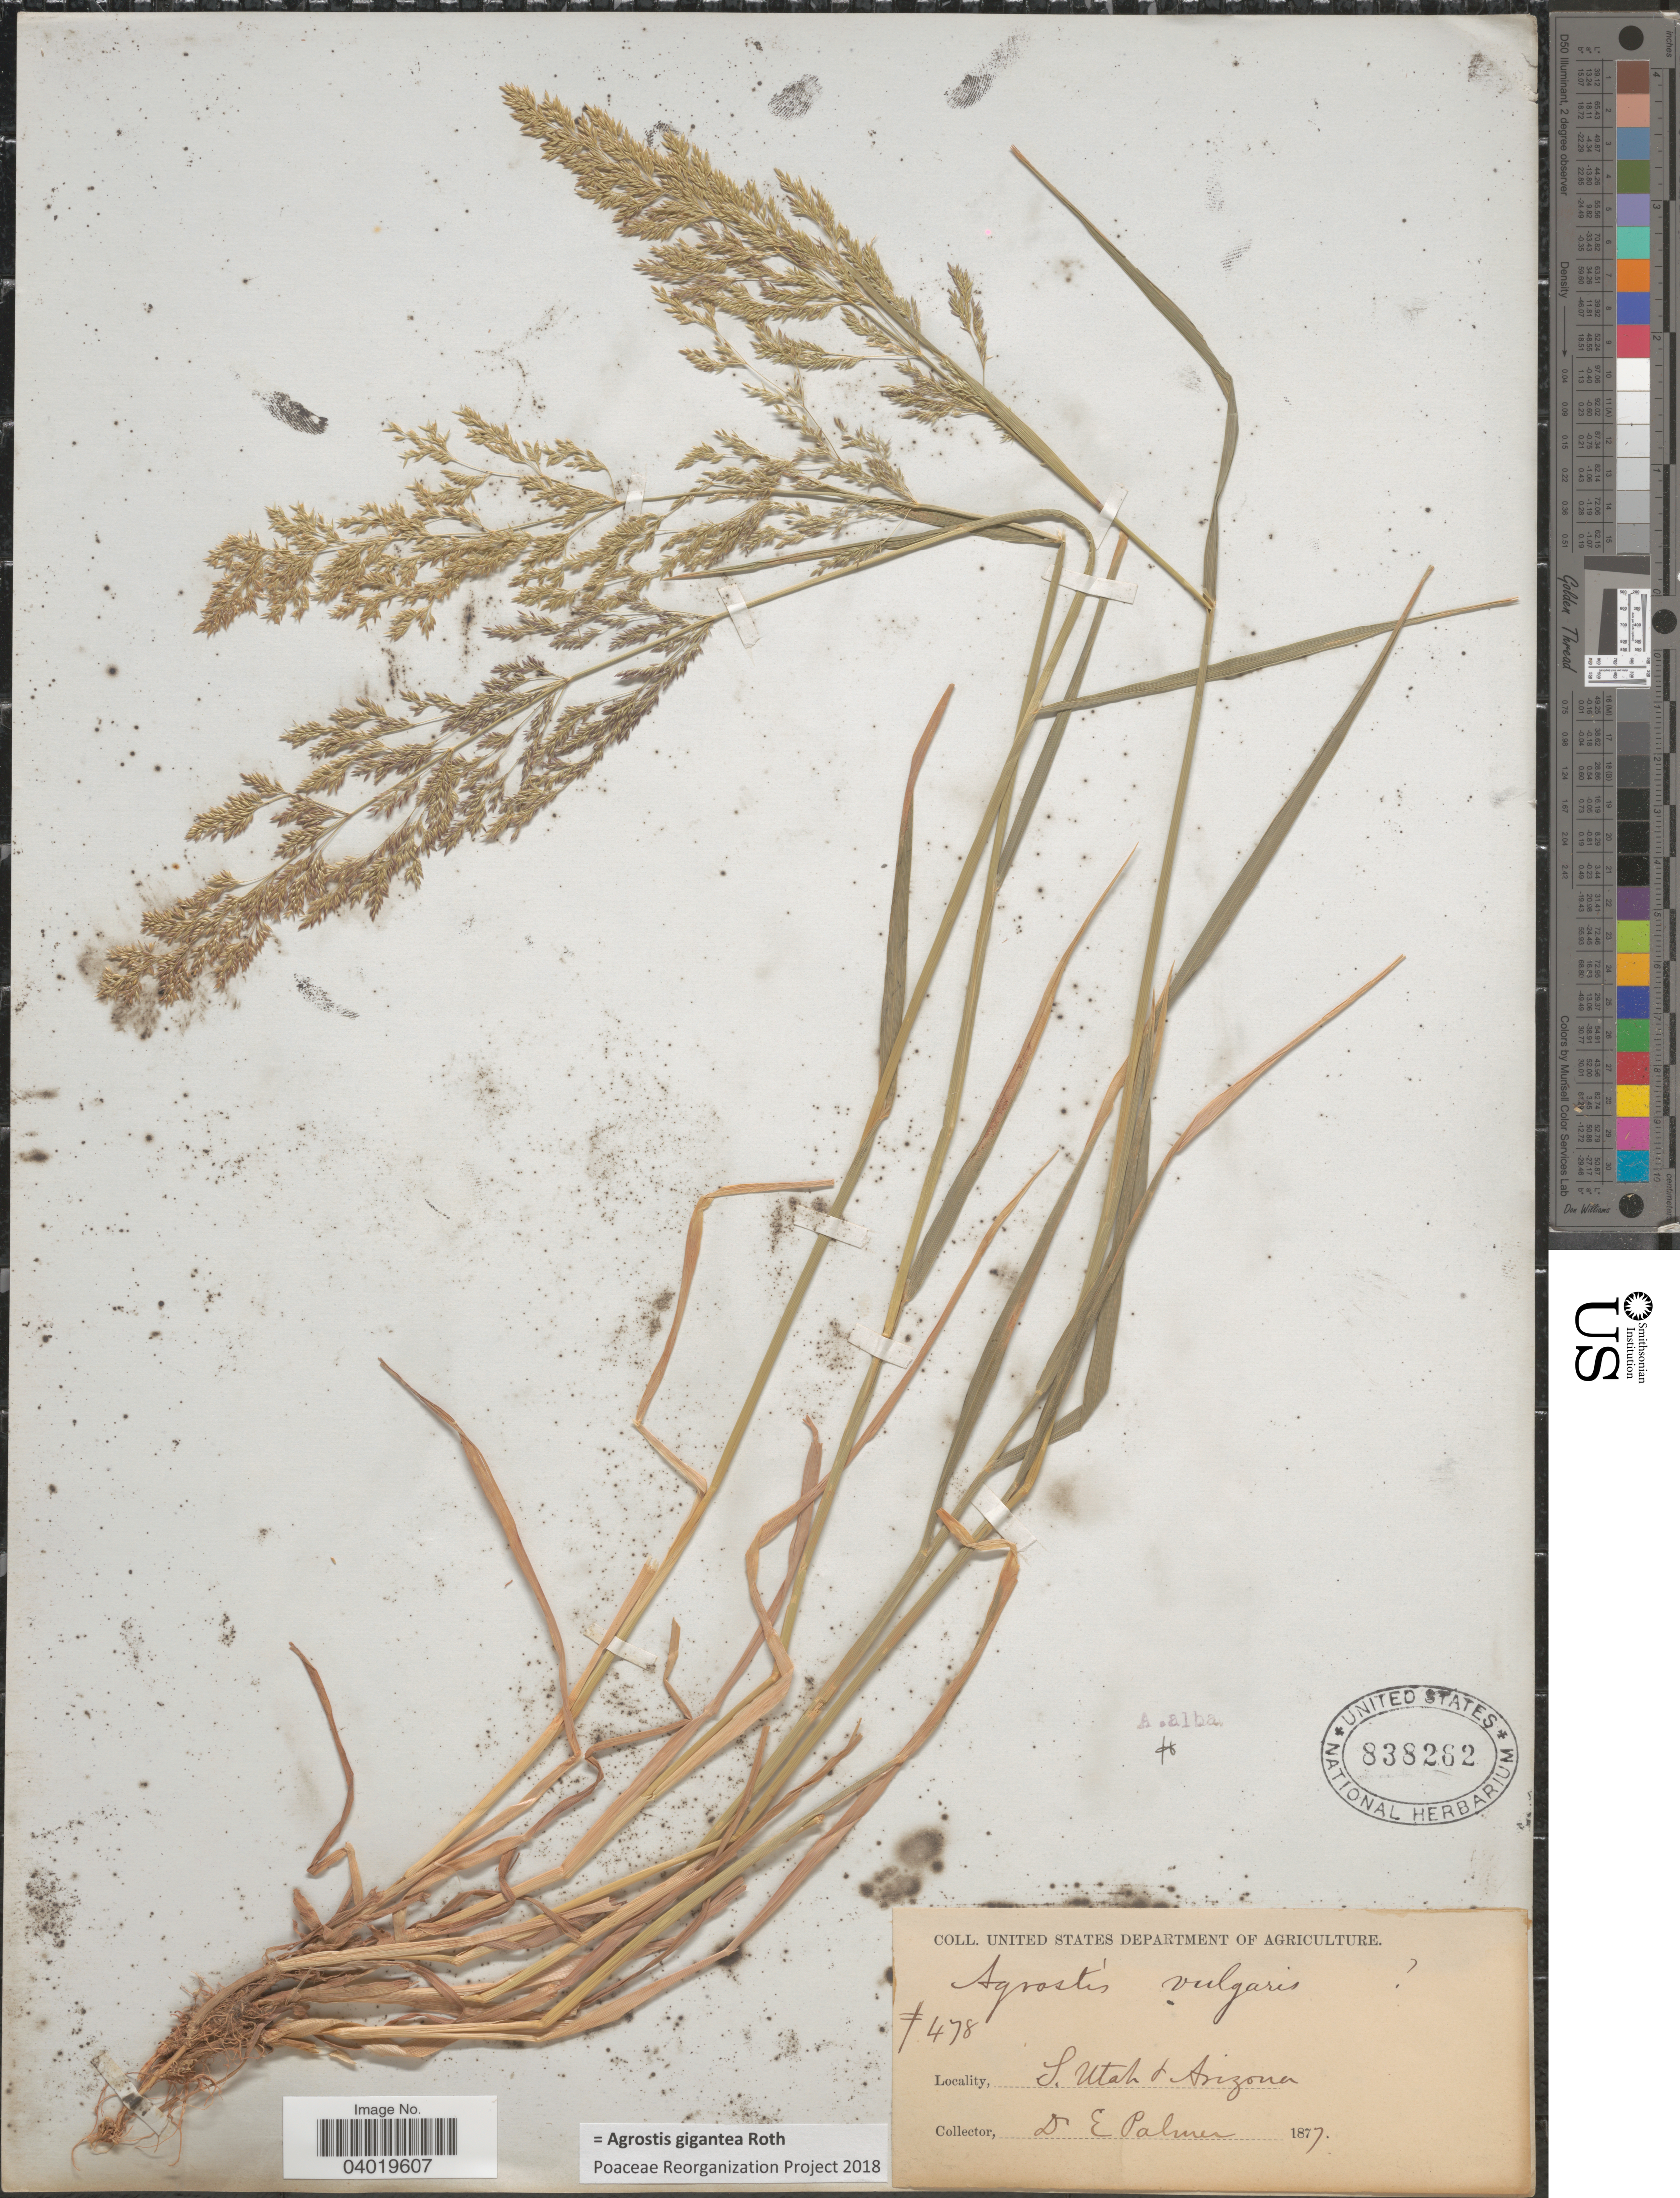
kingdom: Plantae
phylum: Tracheophyta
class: Liliopsida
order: Poales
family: Poaceae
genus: Agrostis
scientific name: Agrostis gigantea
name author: Roth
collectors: E. Palmer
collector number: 478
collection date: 1877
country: United States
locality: S. Utah + Arizona.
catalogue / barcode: US 838262